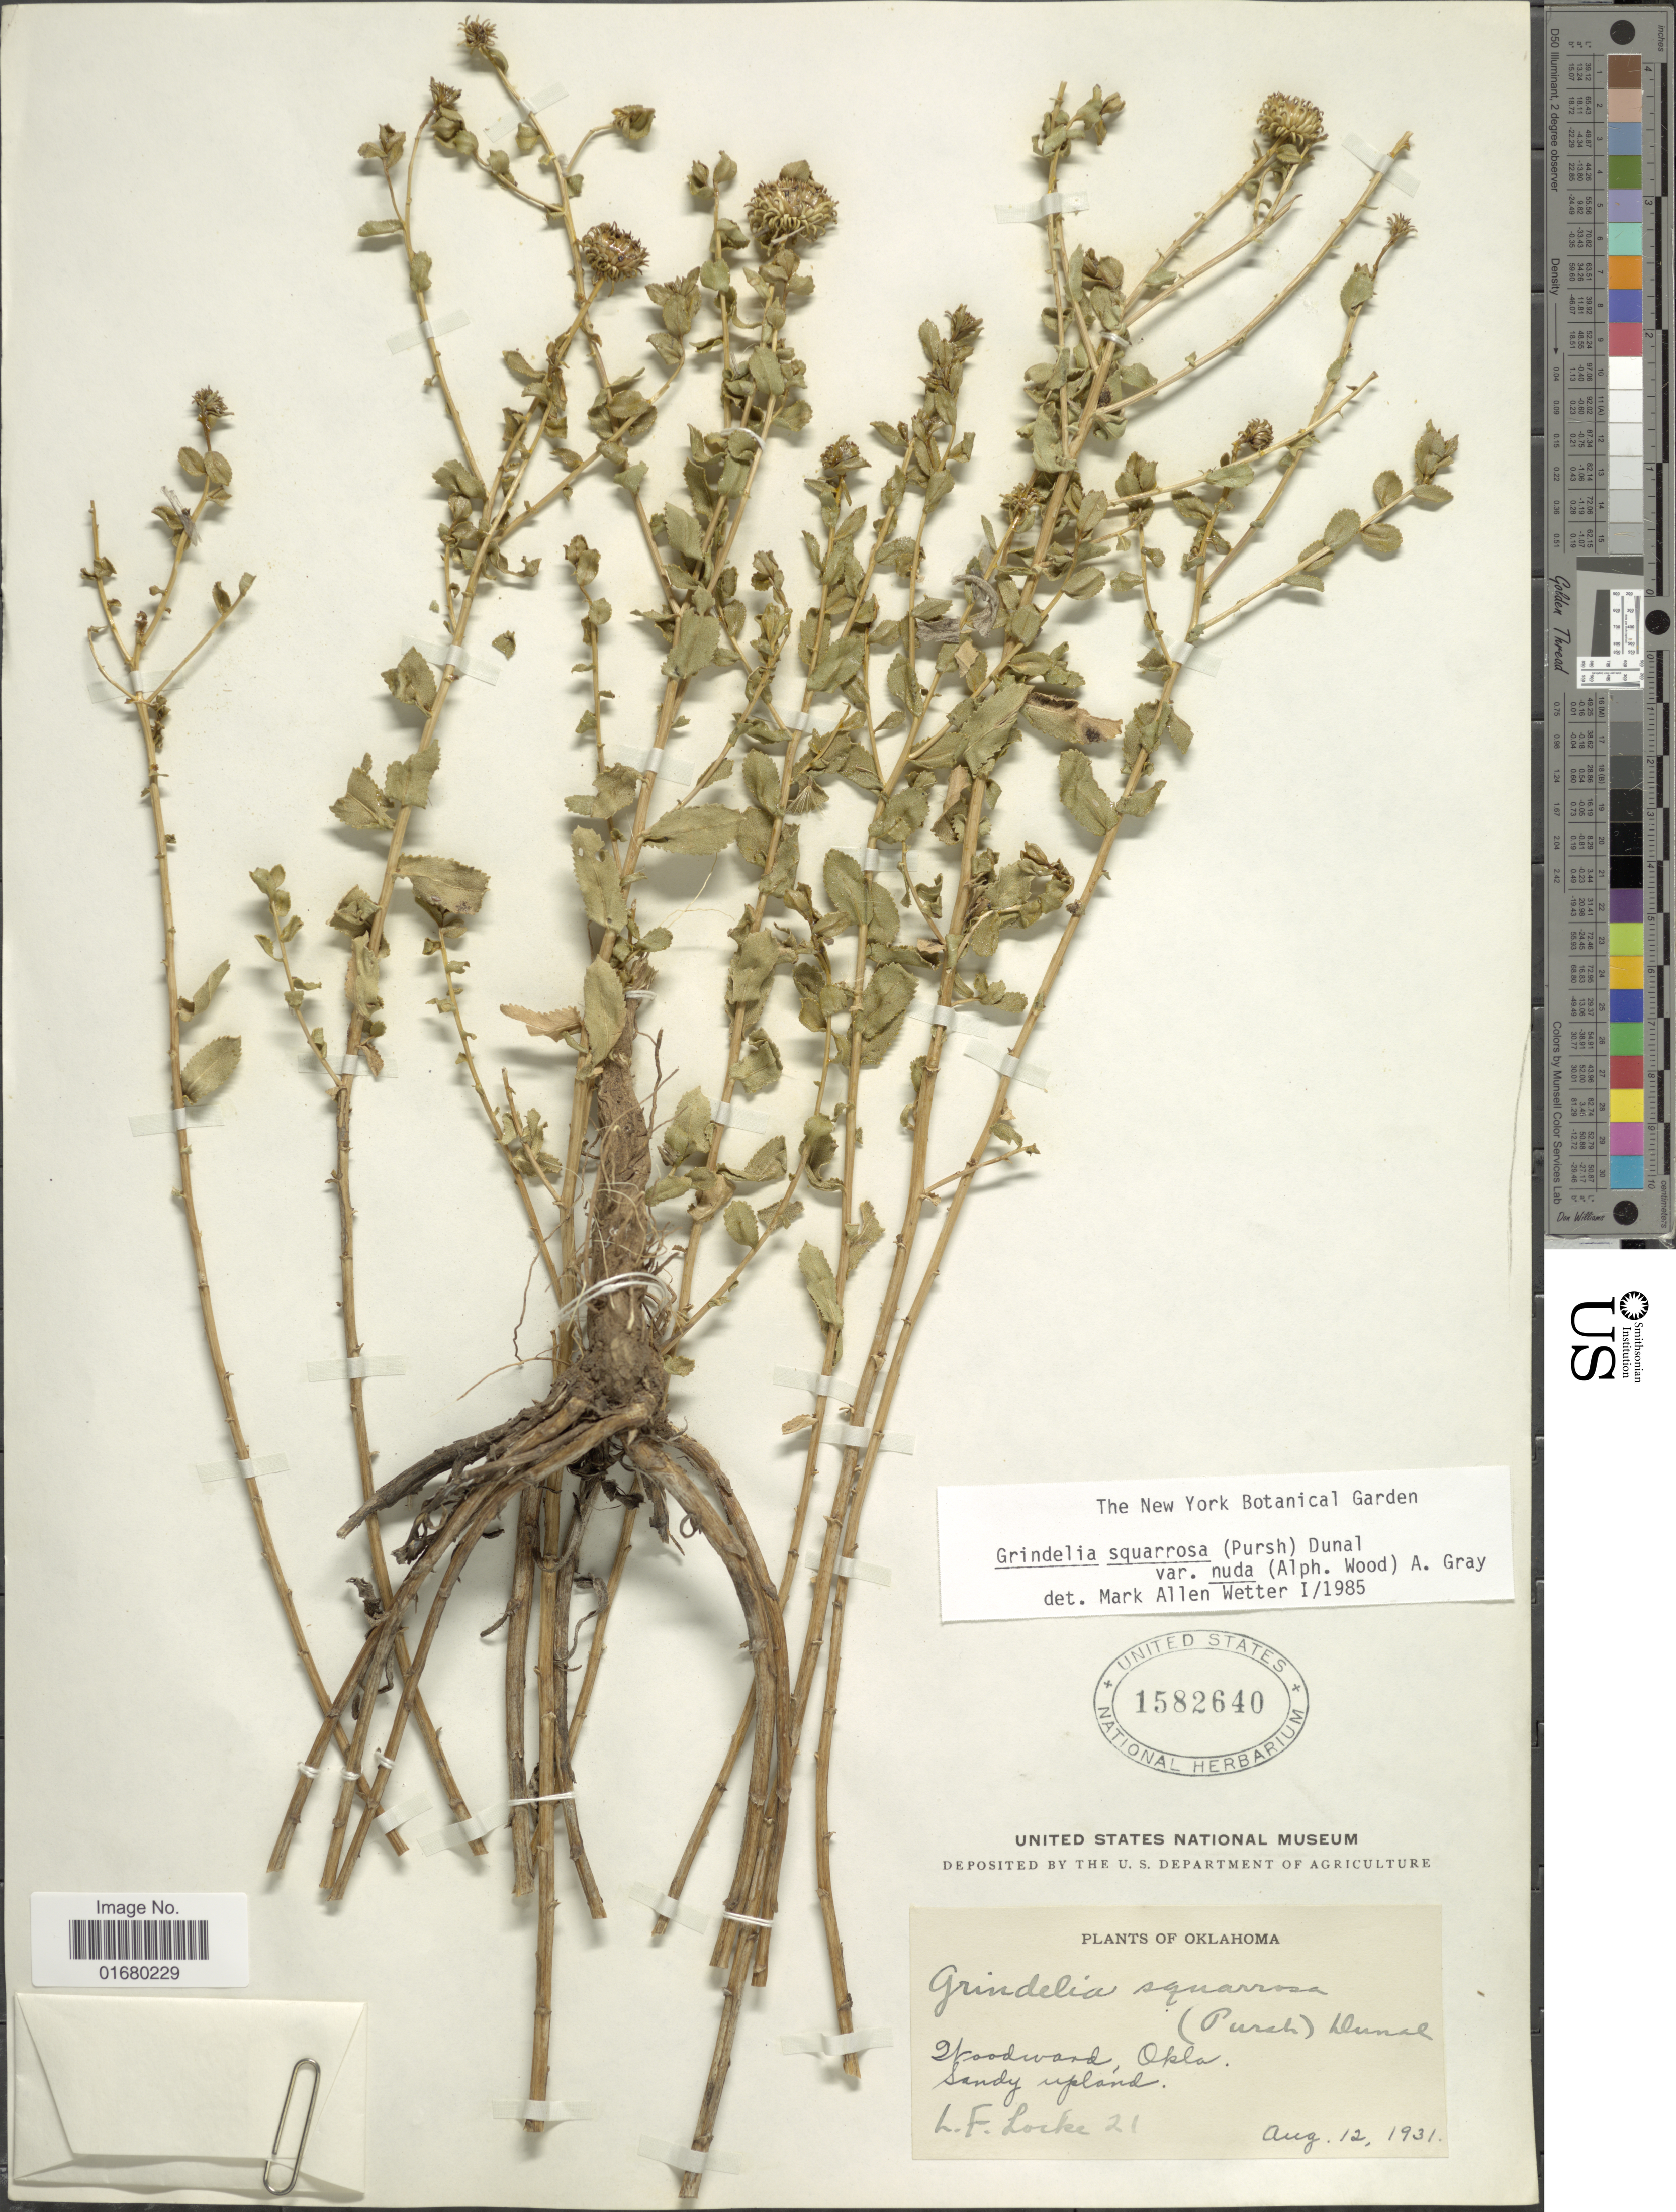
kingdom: Plantae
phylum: Tracheophyta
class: Magnoliopsida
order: Asterales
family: Asteraceae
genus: Grindelia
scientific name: Grindelia squarrosa var. nuda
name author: (Alph. Wood) A. Gray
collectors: L. Locke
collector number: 21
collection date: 1931-08-12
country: United States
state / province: Oklahoma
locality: Woodward, Okla., Sandy Upland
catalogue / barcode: US 1582640